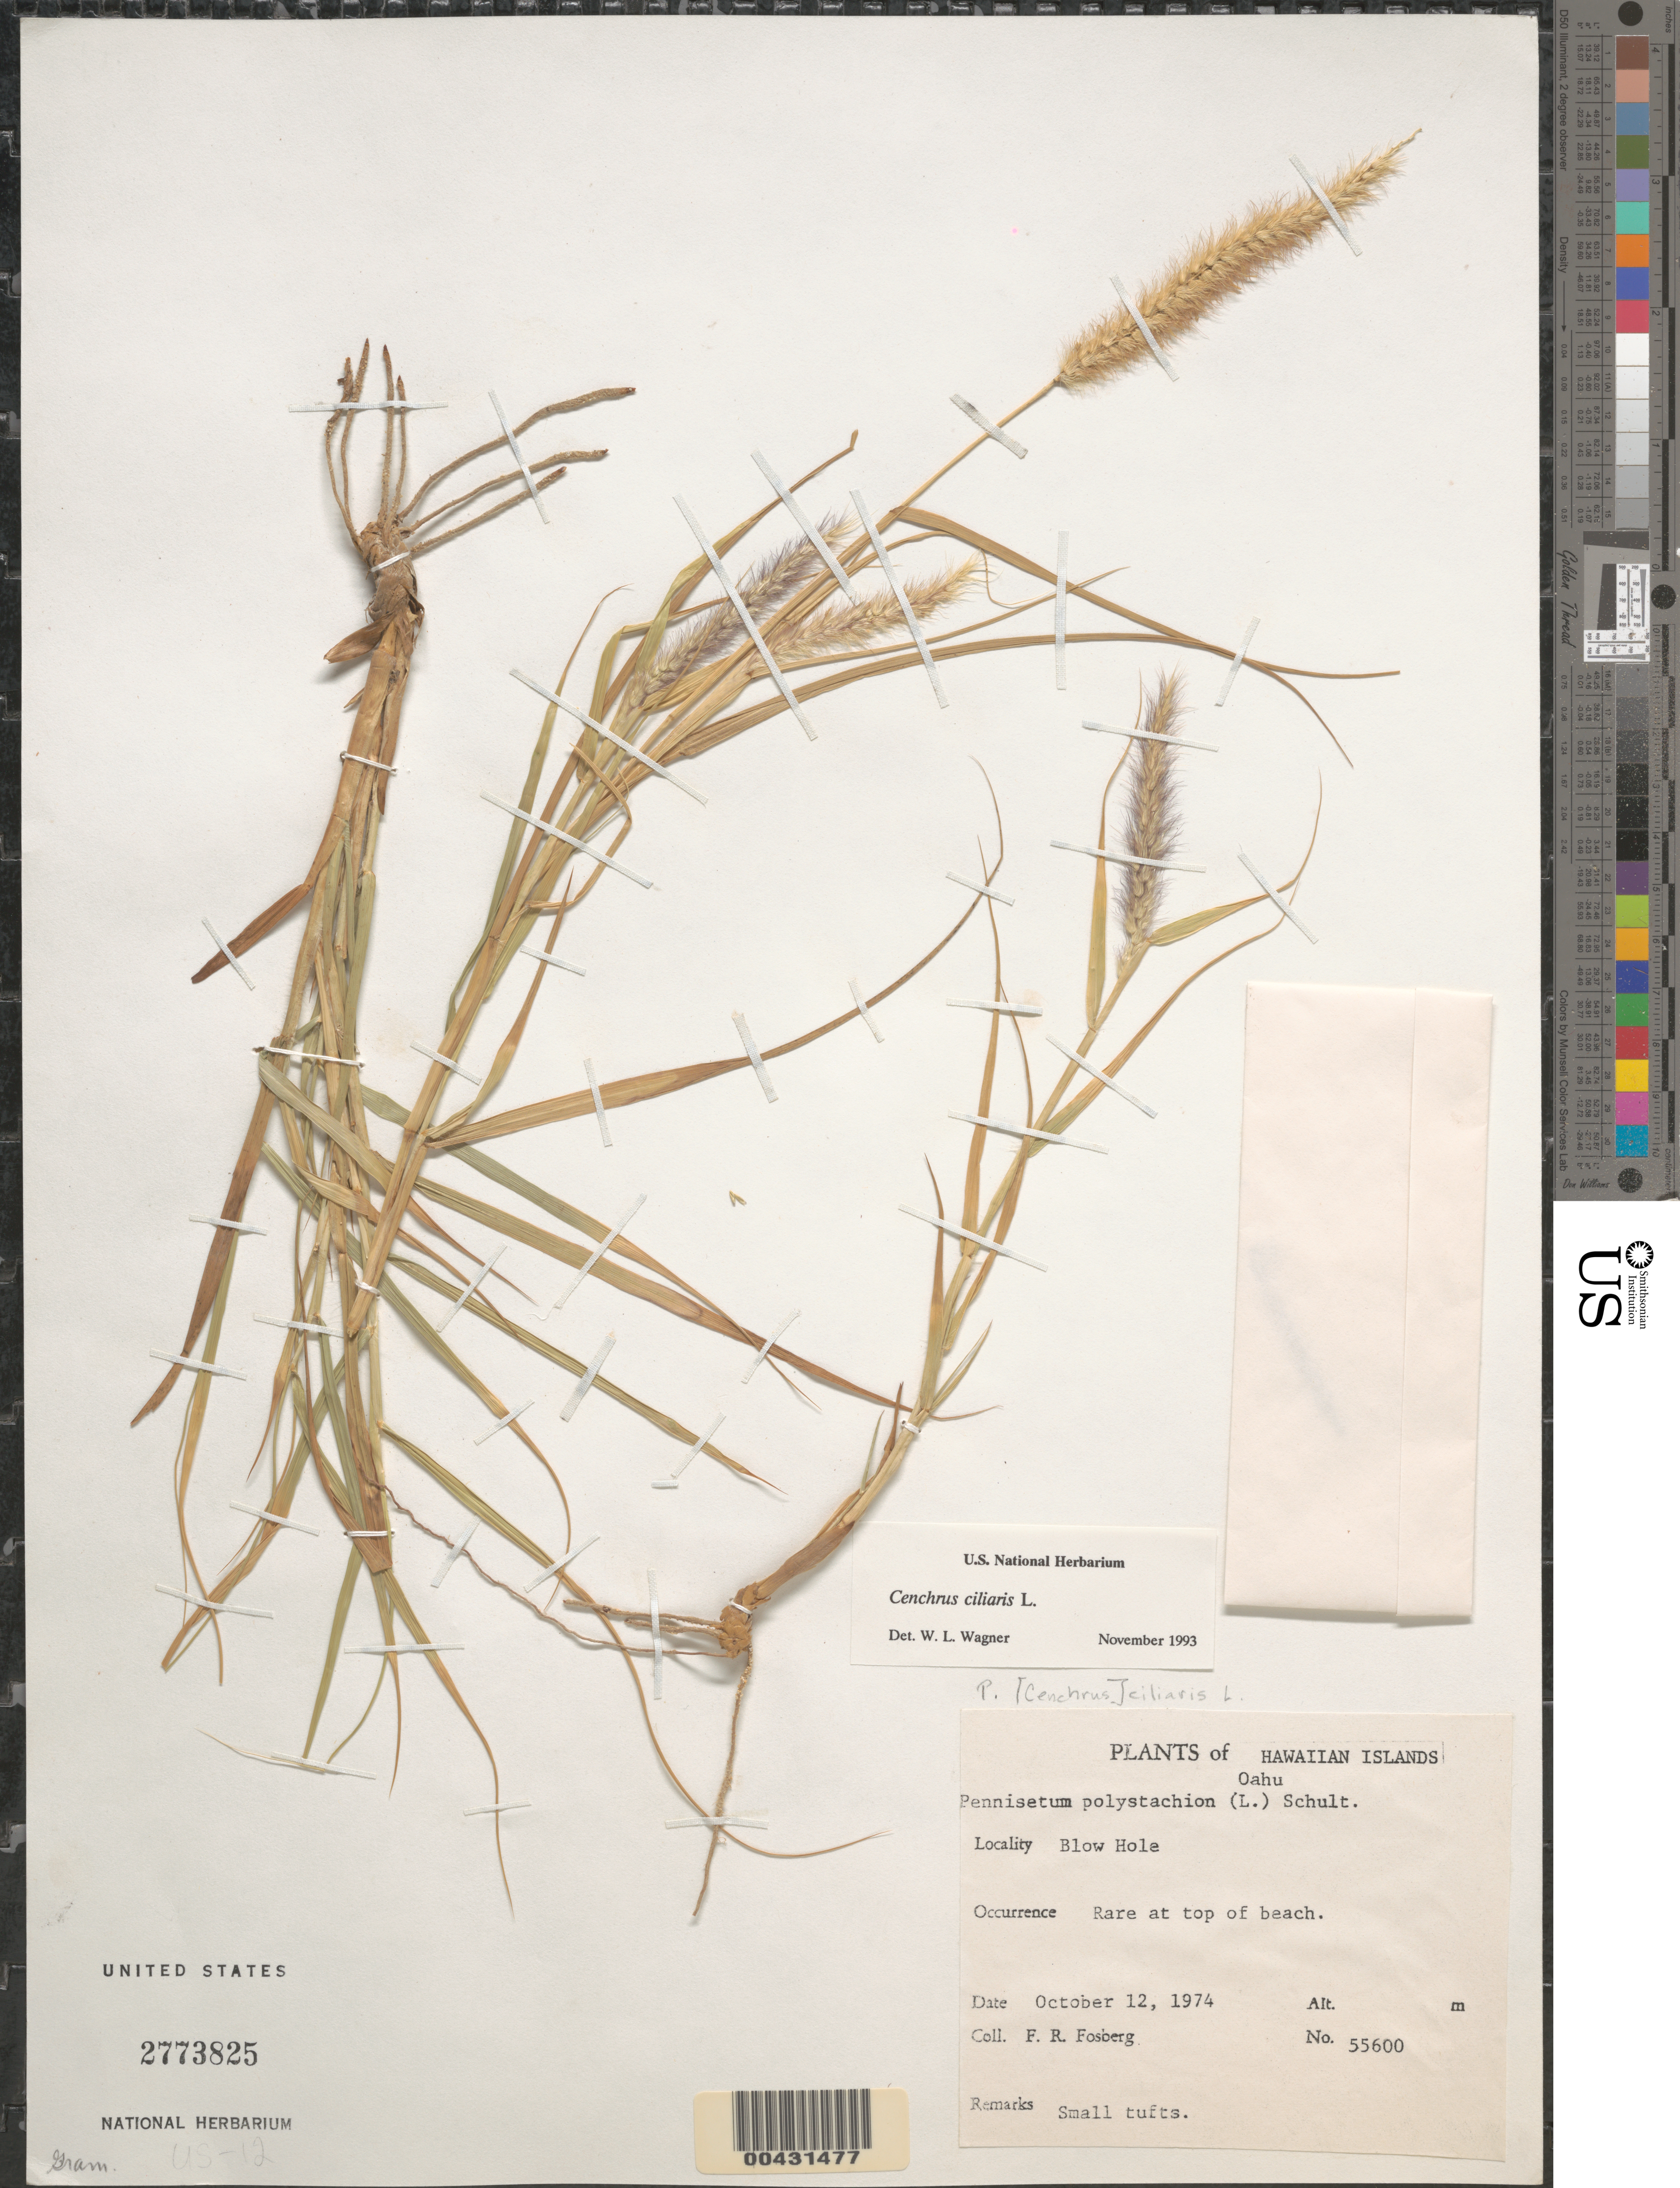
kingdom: Plantae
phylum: Tracheophyta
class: Liliopsida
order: Poales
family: Poaceae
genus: Cenchrus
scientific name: Cenchrus ciliaris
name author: L.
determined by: Wagner, W. L., (BOT), Smithsonian Institution - National Museum of Natural History (UNITED STATES)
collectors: F. R. Fosberg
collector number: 55600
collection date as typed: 12 Oct 1974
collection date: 1974-10-12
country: United States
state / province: Hawaii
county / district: Honolulu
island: Oahu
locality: Blow Hole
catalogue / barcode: US 2773825